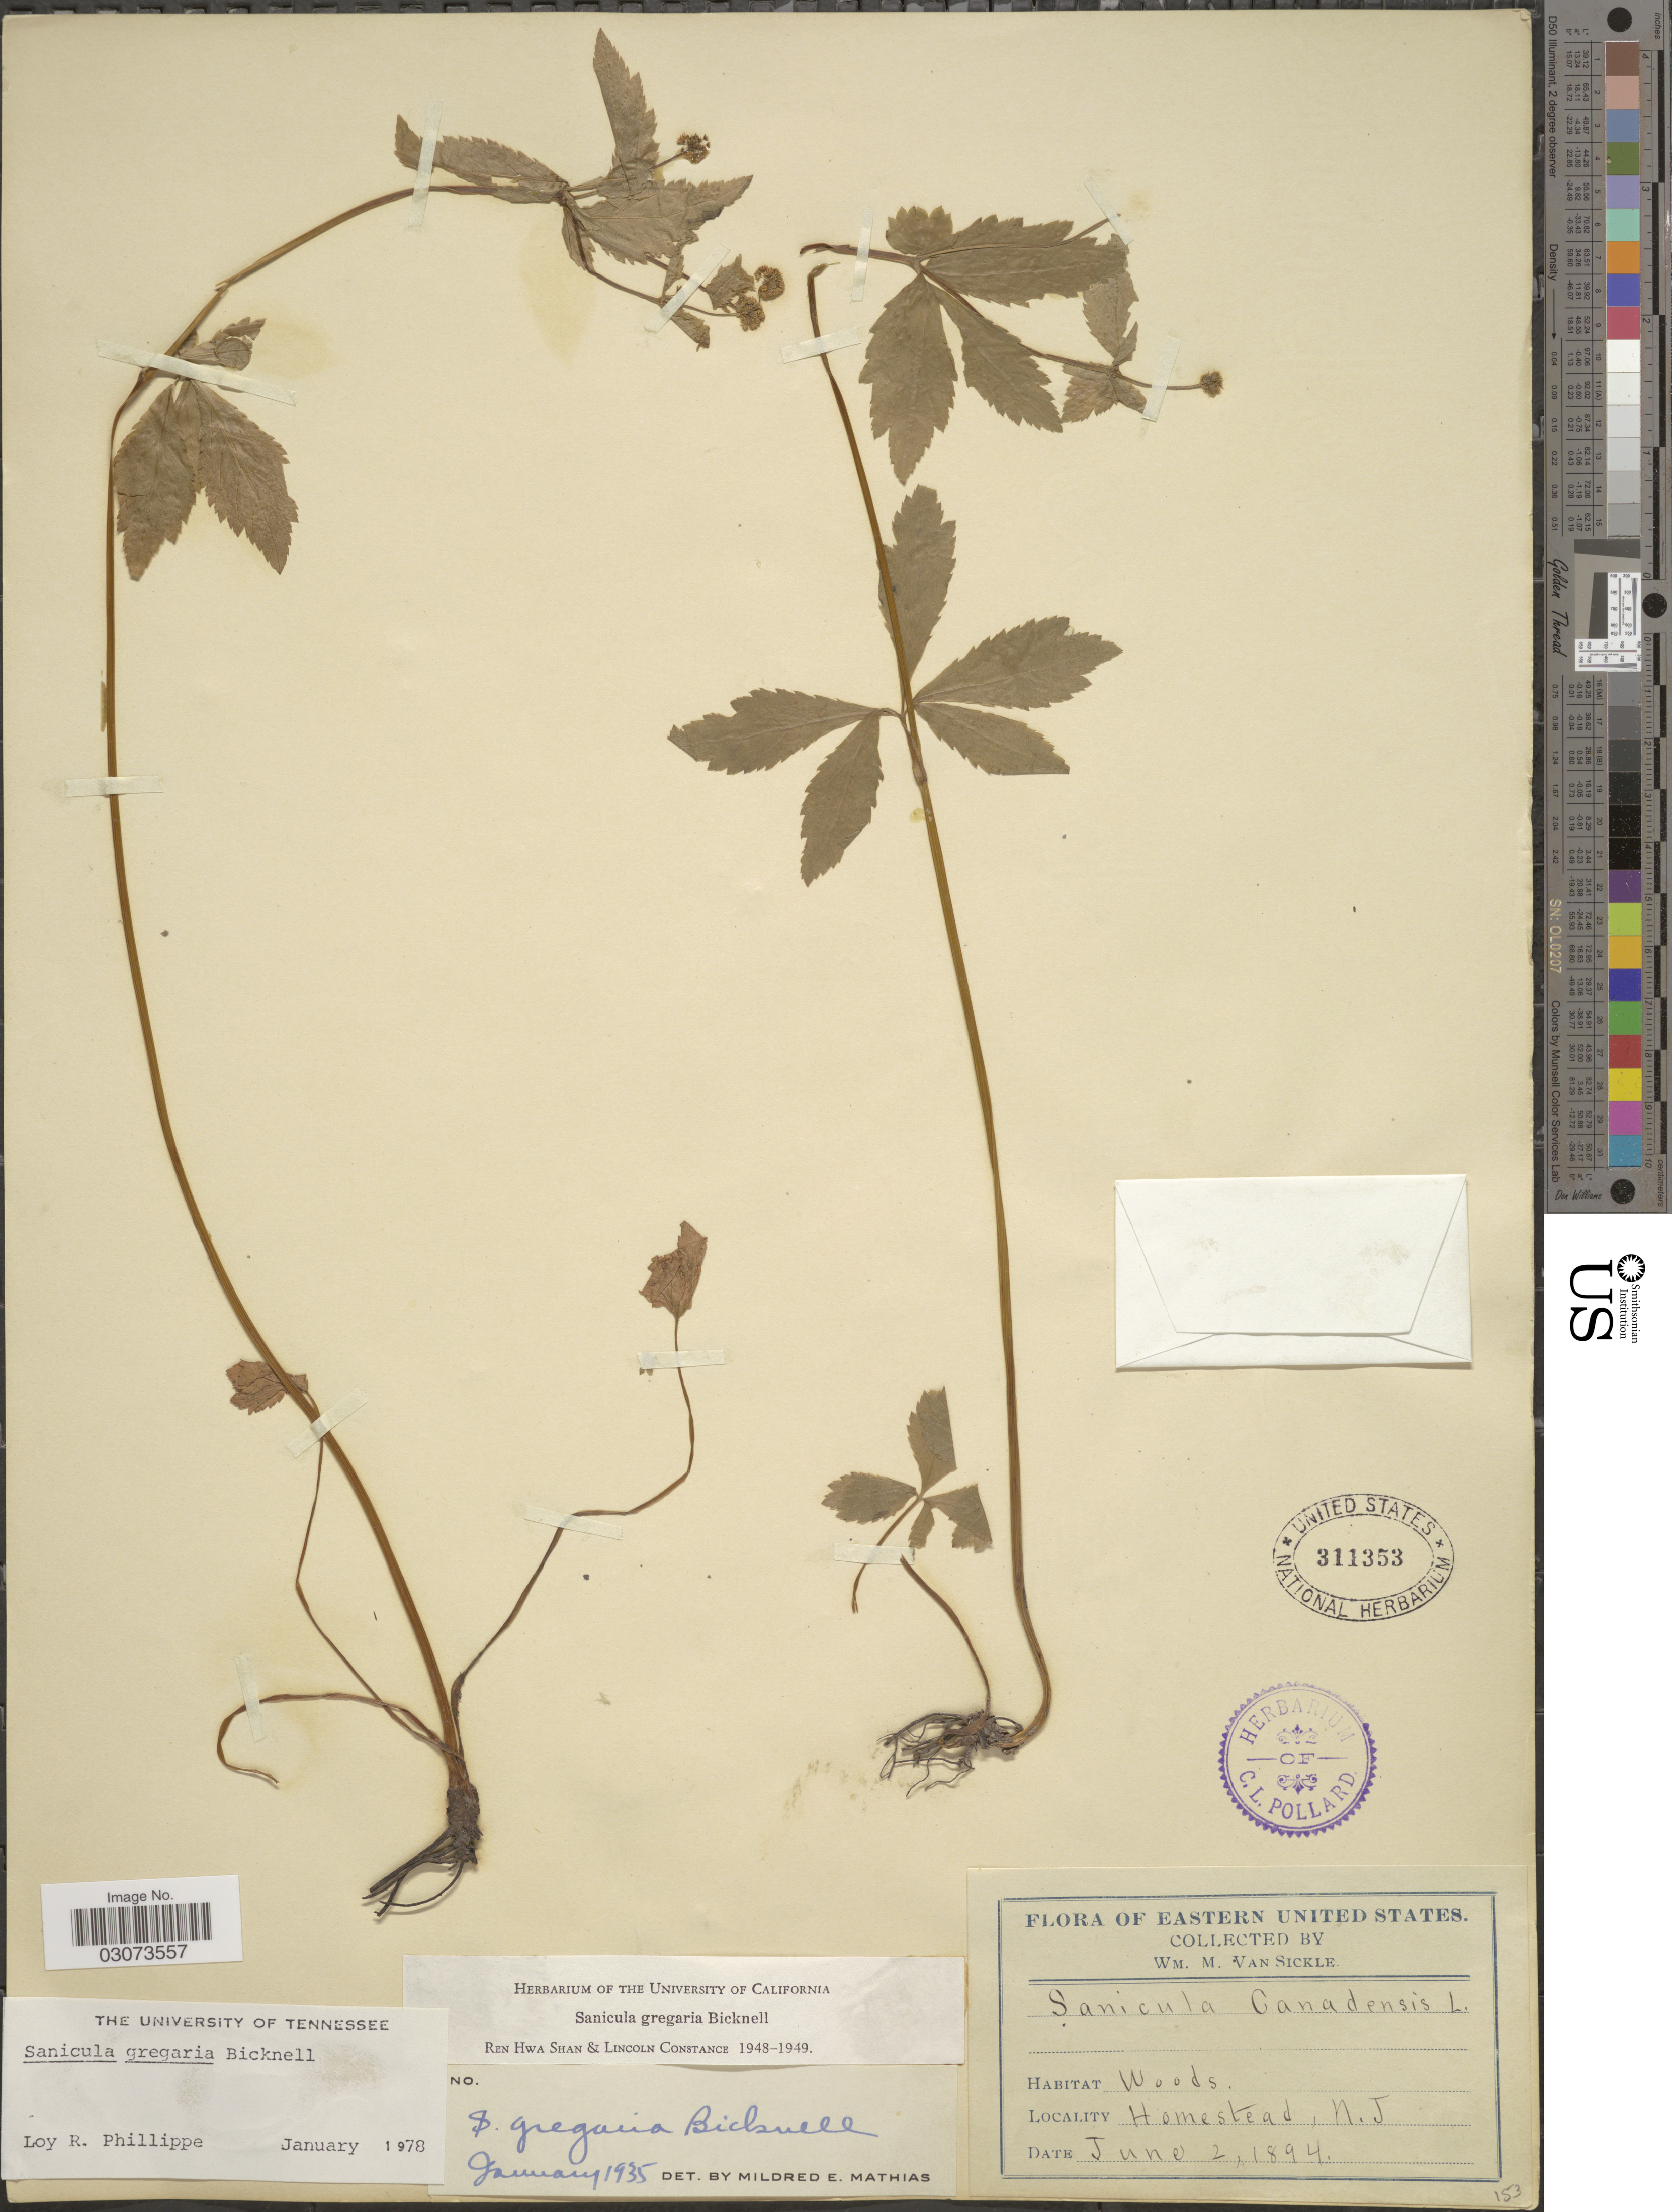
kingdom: Plantae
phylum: Tracheophyta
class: Magnoliopsida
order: Apiales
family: Apiaceae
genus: Sanicula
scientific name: Sanicula gregaria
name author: E.P. Bicknell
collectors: W. M. Van Sickle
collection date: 1894-06-02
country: United States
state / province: New Jersey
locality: Eastern United States. Homestead.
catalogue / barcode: US 311353